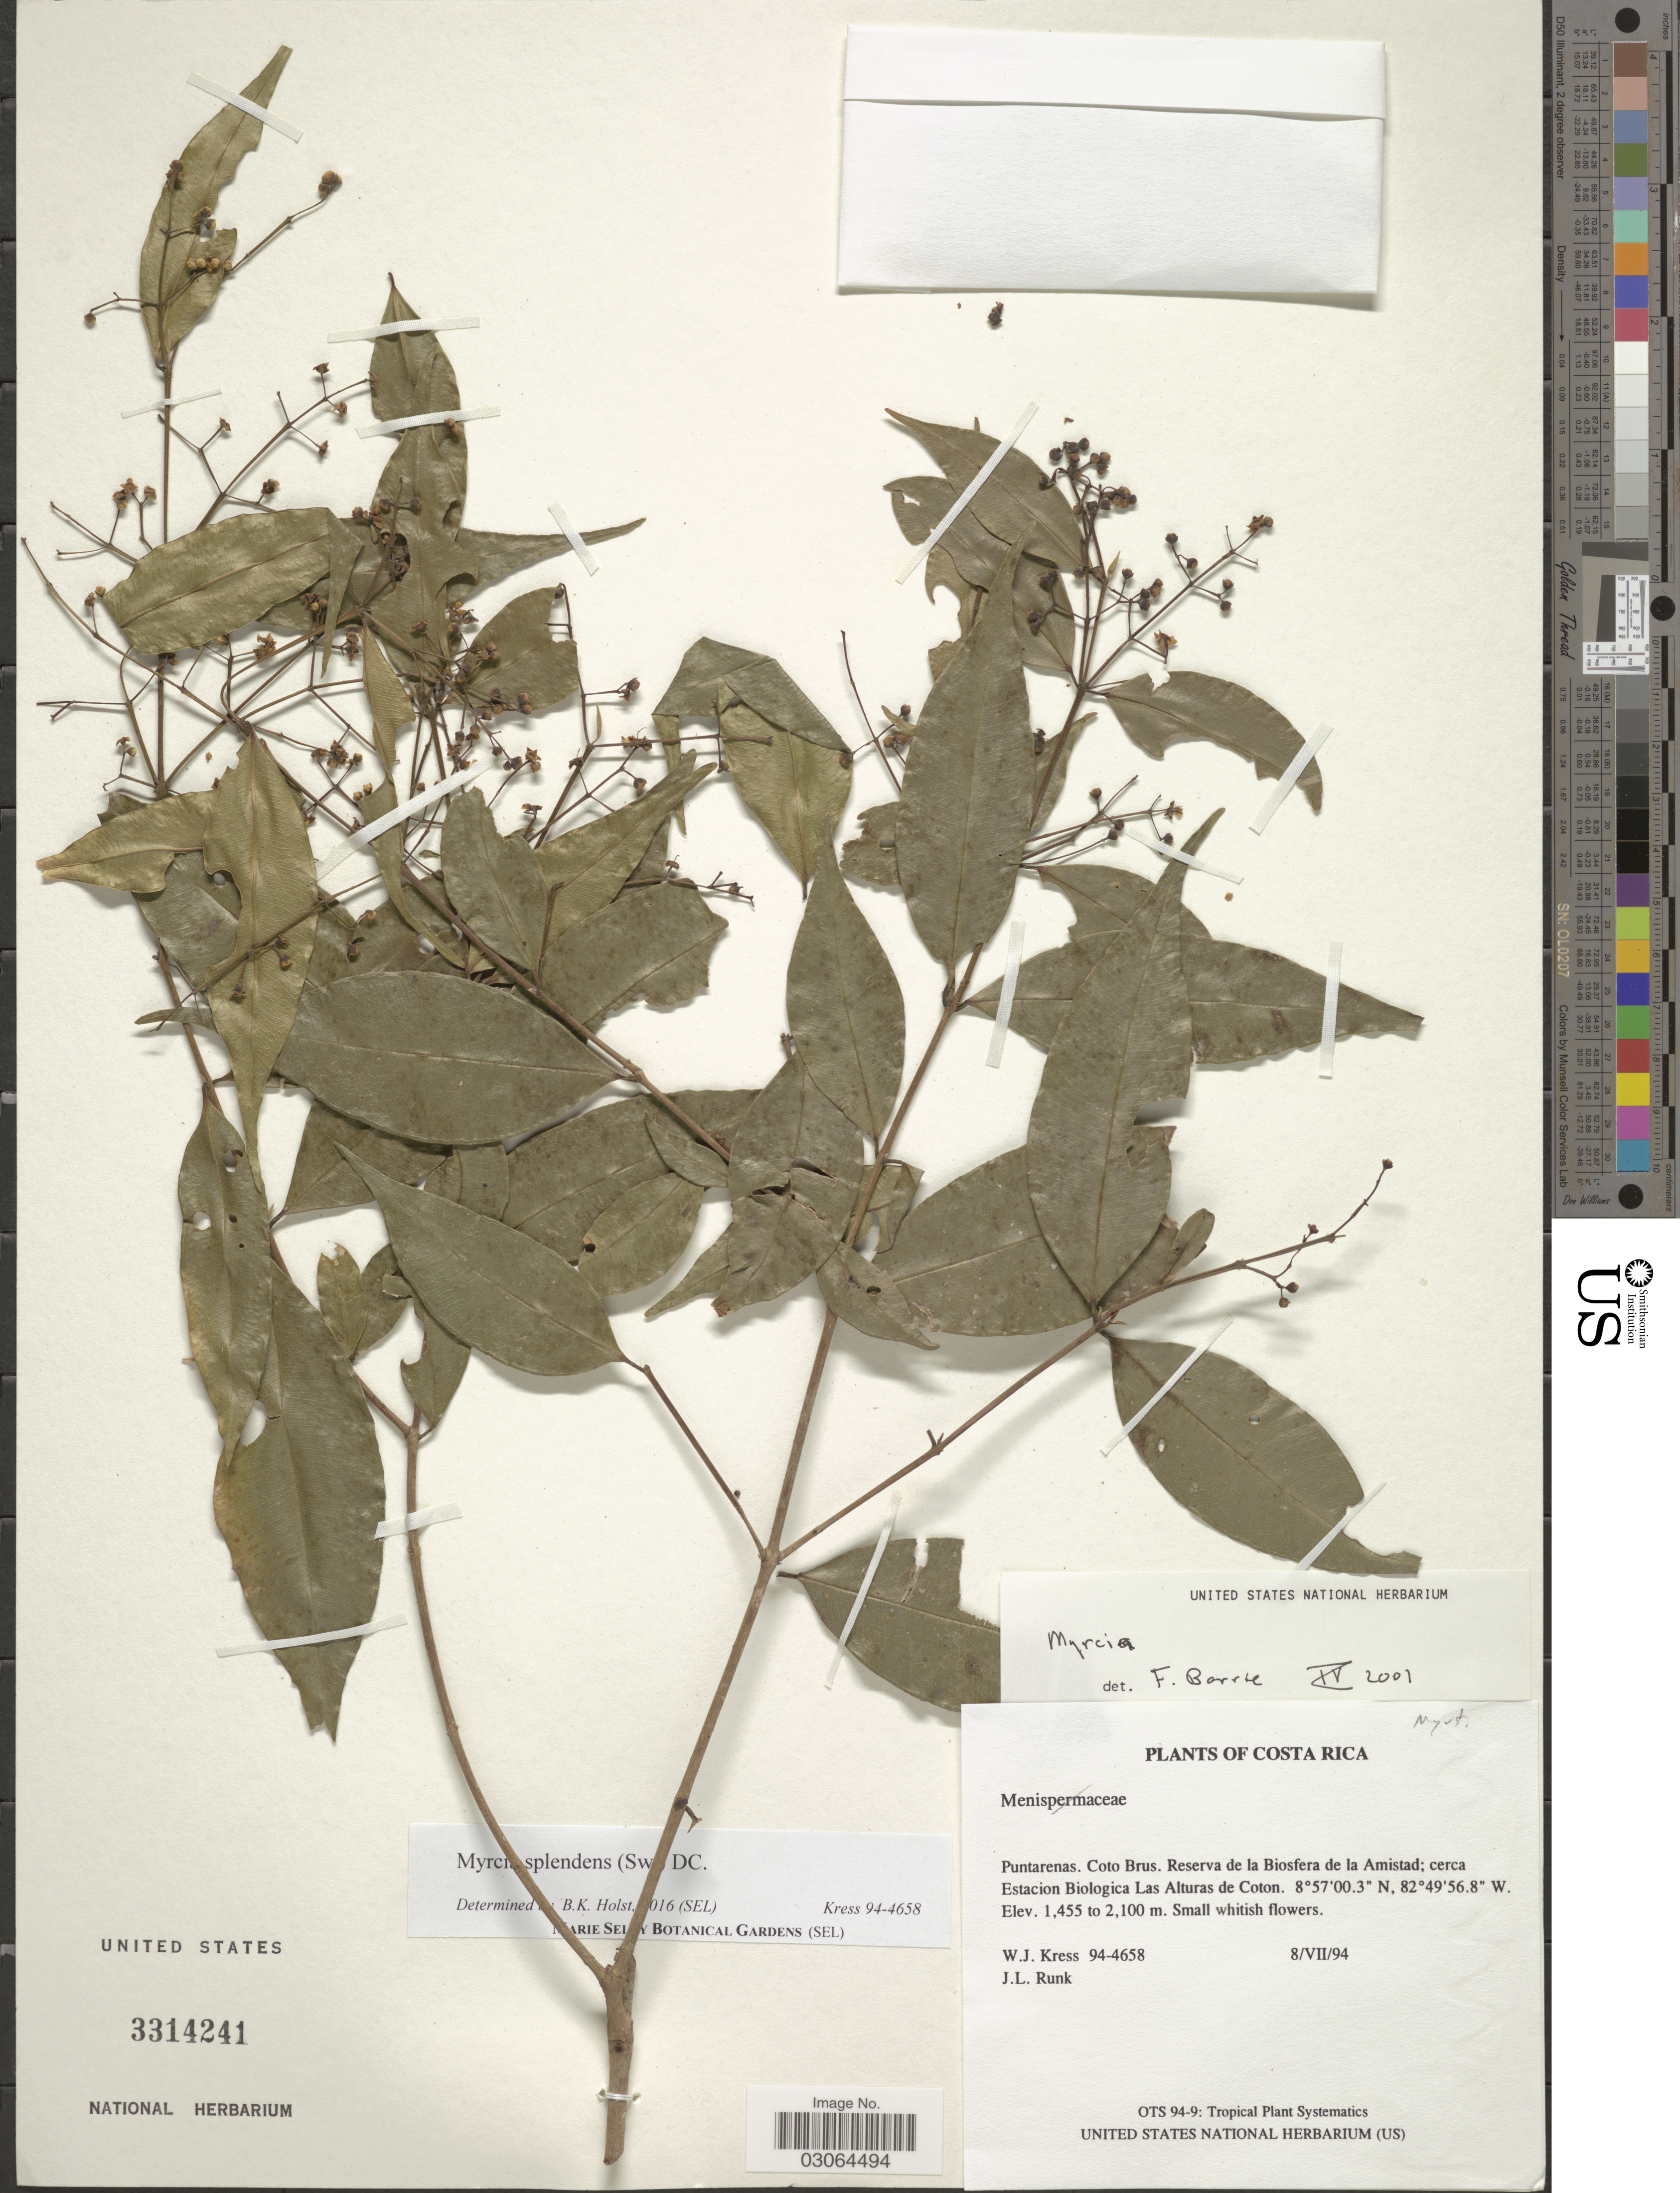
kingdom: Plantae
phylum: Tracheophyta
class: Magnoliopsida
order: Myrtales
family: Myrtaceae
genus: Myrcia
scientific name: Myrcia splendens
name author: (Sw.) DC.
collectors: W. J. Kress & Runk, J. L.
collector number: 94-4658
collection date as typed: Transcribed d/m/y: 8/7/94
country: Costa Rica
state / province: Puntarenas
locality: Coto Brus. Reserva de la Biosfera de la Amistad; cerca Estacion Biologica Las Alturas de Coton.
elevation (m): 1455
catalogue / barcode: US 3314241